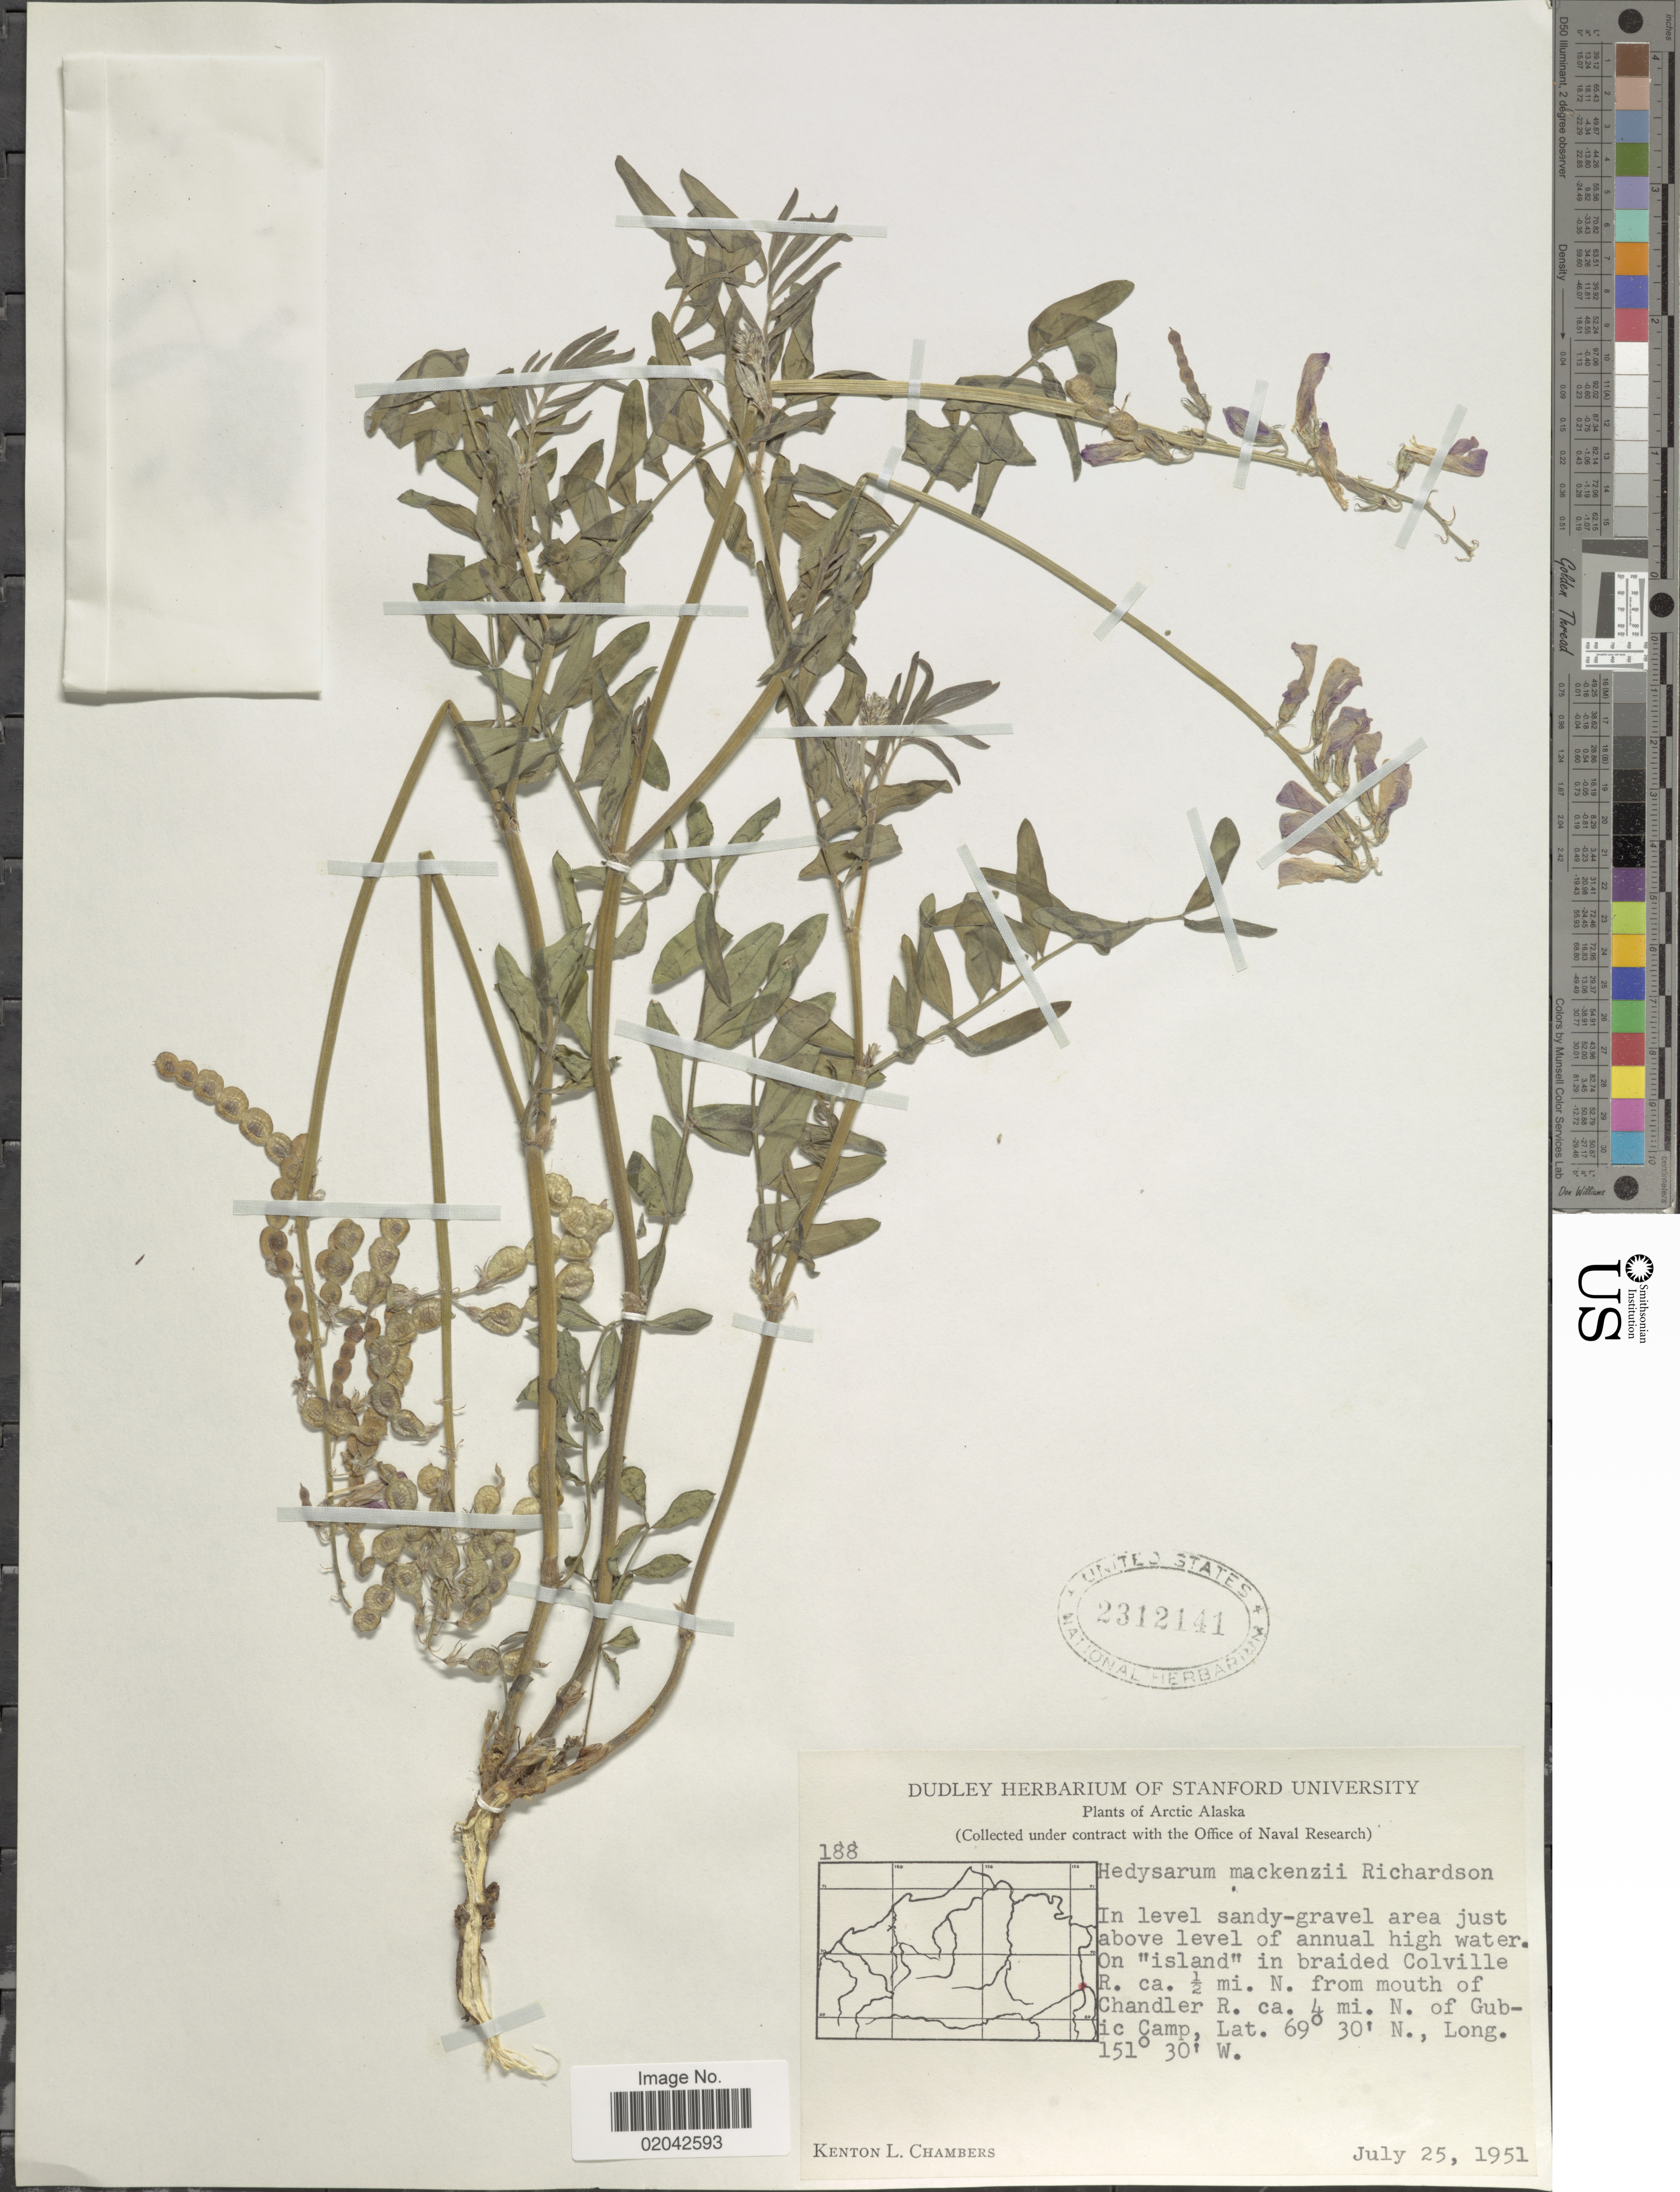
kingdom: Plantae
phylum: Tracheophyta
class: Magnoliopsida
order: Fabales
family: Fabaceae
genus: Hedysarum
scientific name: Hedysarum mackenziei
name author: Richardson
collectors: K. L. Chambers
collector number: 188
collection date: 1951-07-25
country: United States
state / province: Alaska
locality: on "island" in braided Colville R. ca. 1/2 mi. N. from mouth of Chandler R. ca. 4 mi. N. of Gubic Camp.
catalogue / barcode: US 2312141